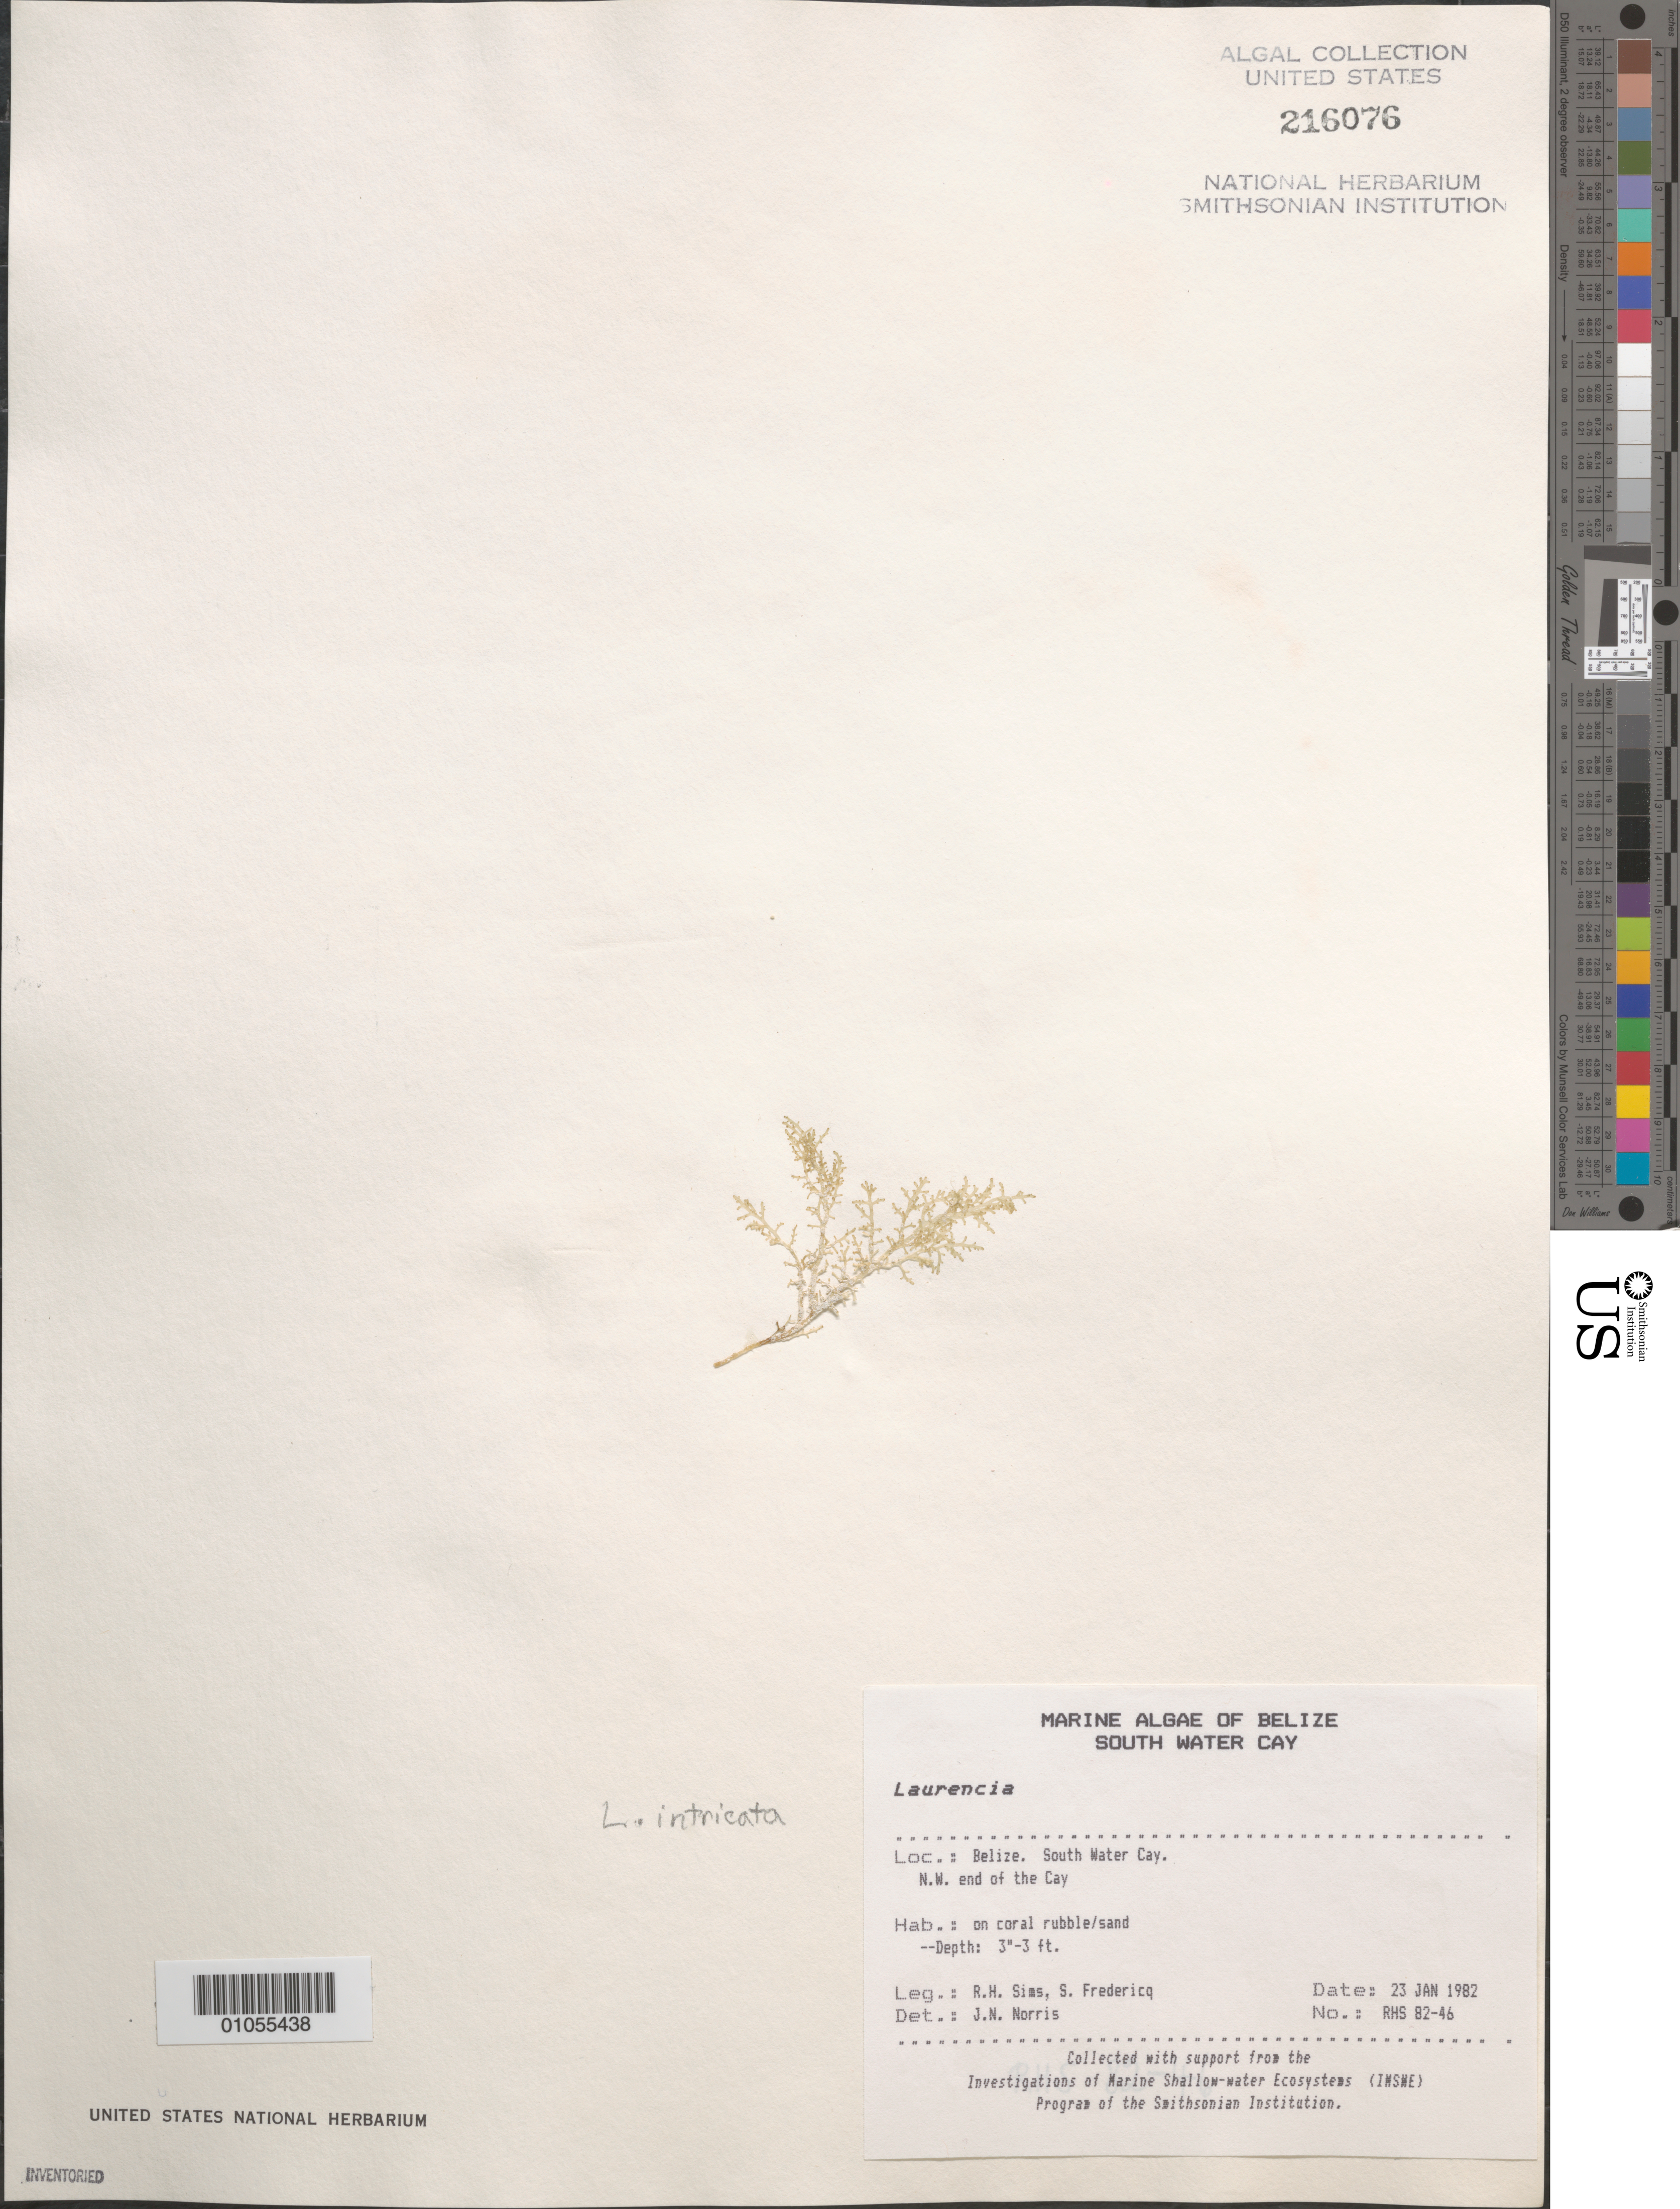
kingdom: Plantae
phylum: Rhodophyta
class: Florideophyceae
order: Ceramiales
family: Rhodomelaceae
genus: Laurencia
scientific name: Laurencia intricata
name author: J.V.Lamouroux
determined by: Norris, James N.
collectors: R. H. Sims & S. Fredericq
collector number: RHS 82-46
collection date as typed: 23 Jan 1982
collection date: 1982-01-23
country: Belize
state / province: Stann Creek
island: South Water Cay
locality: Northwest end of cay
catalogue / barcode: US 216076